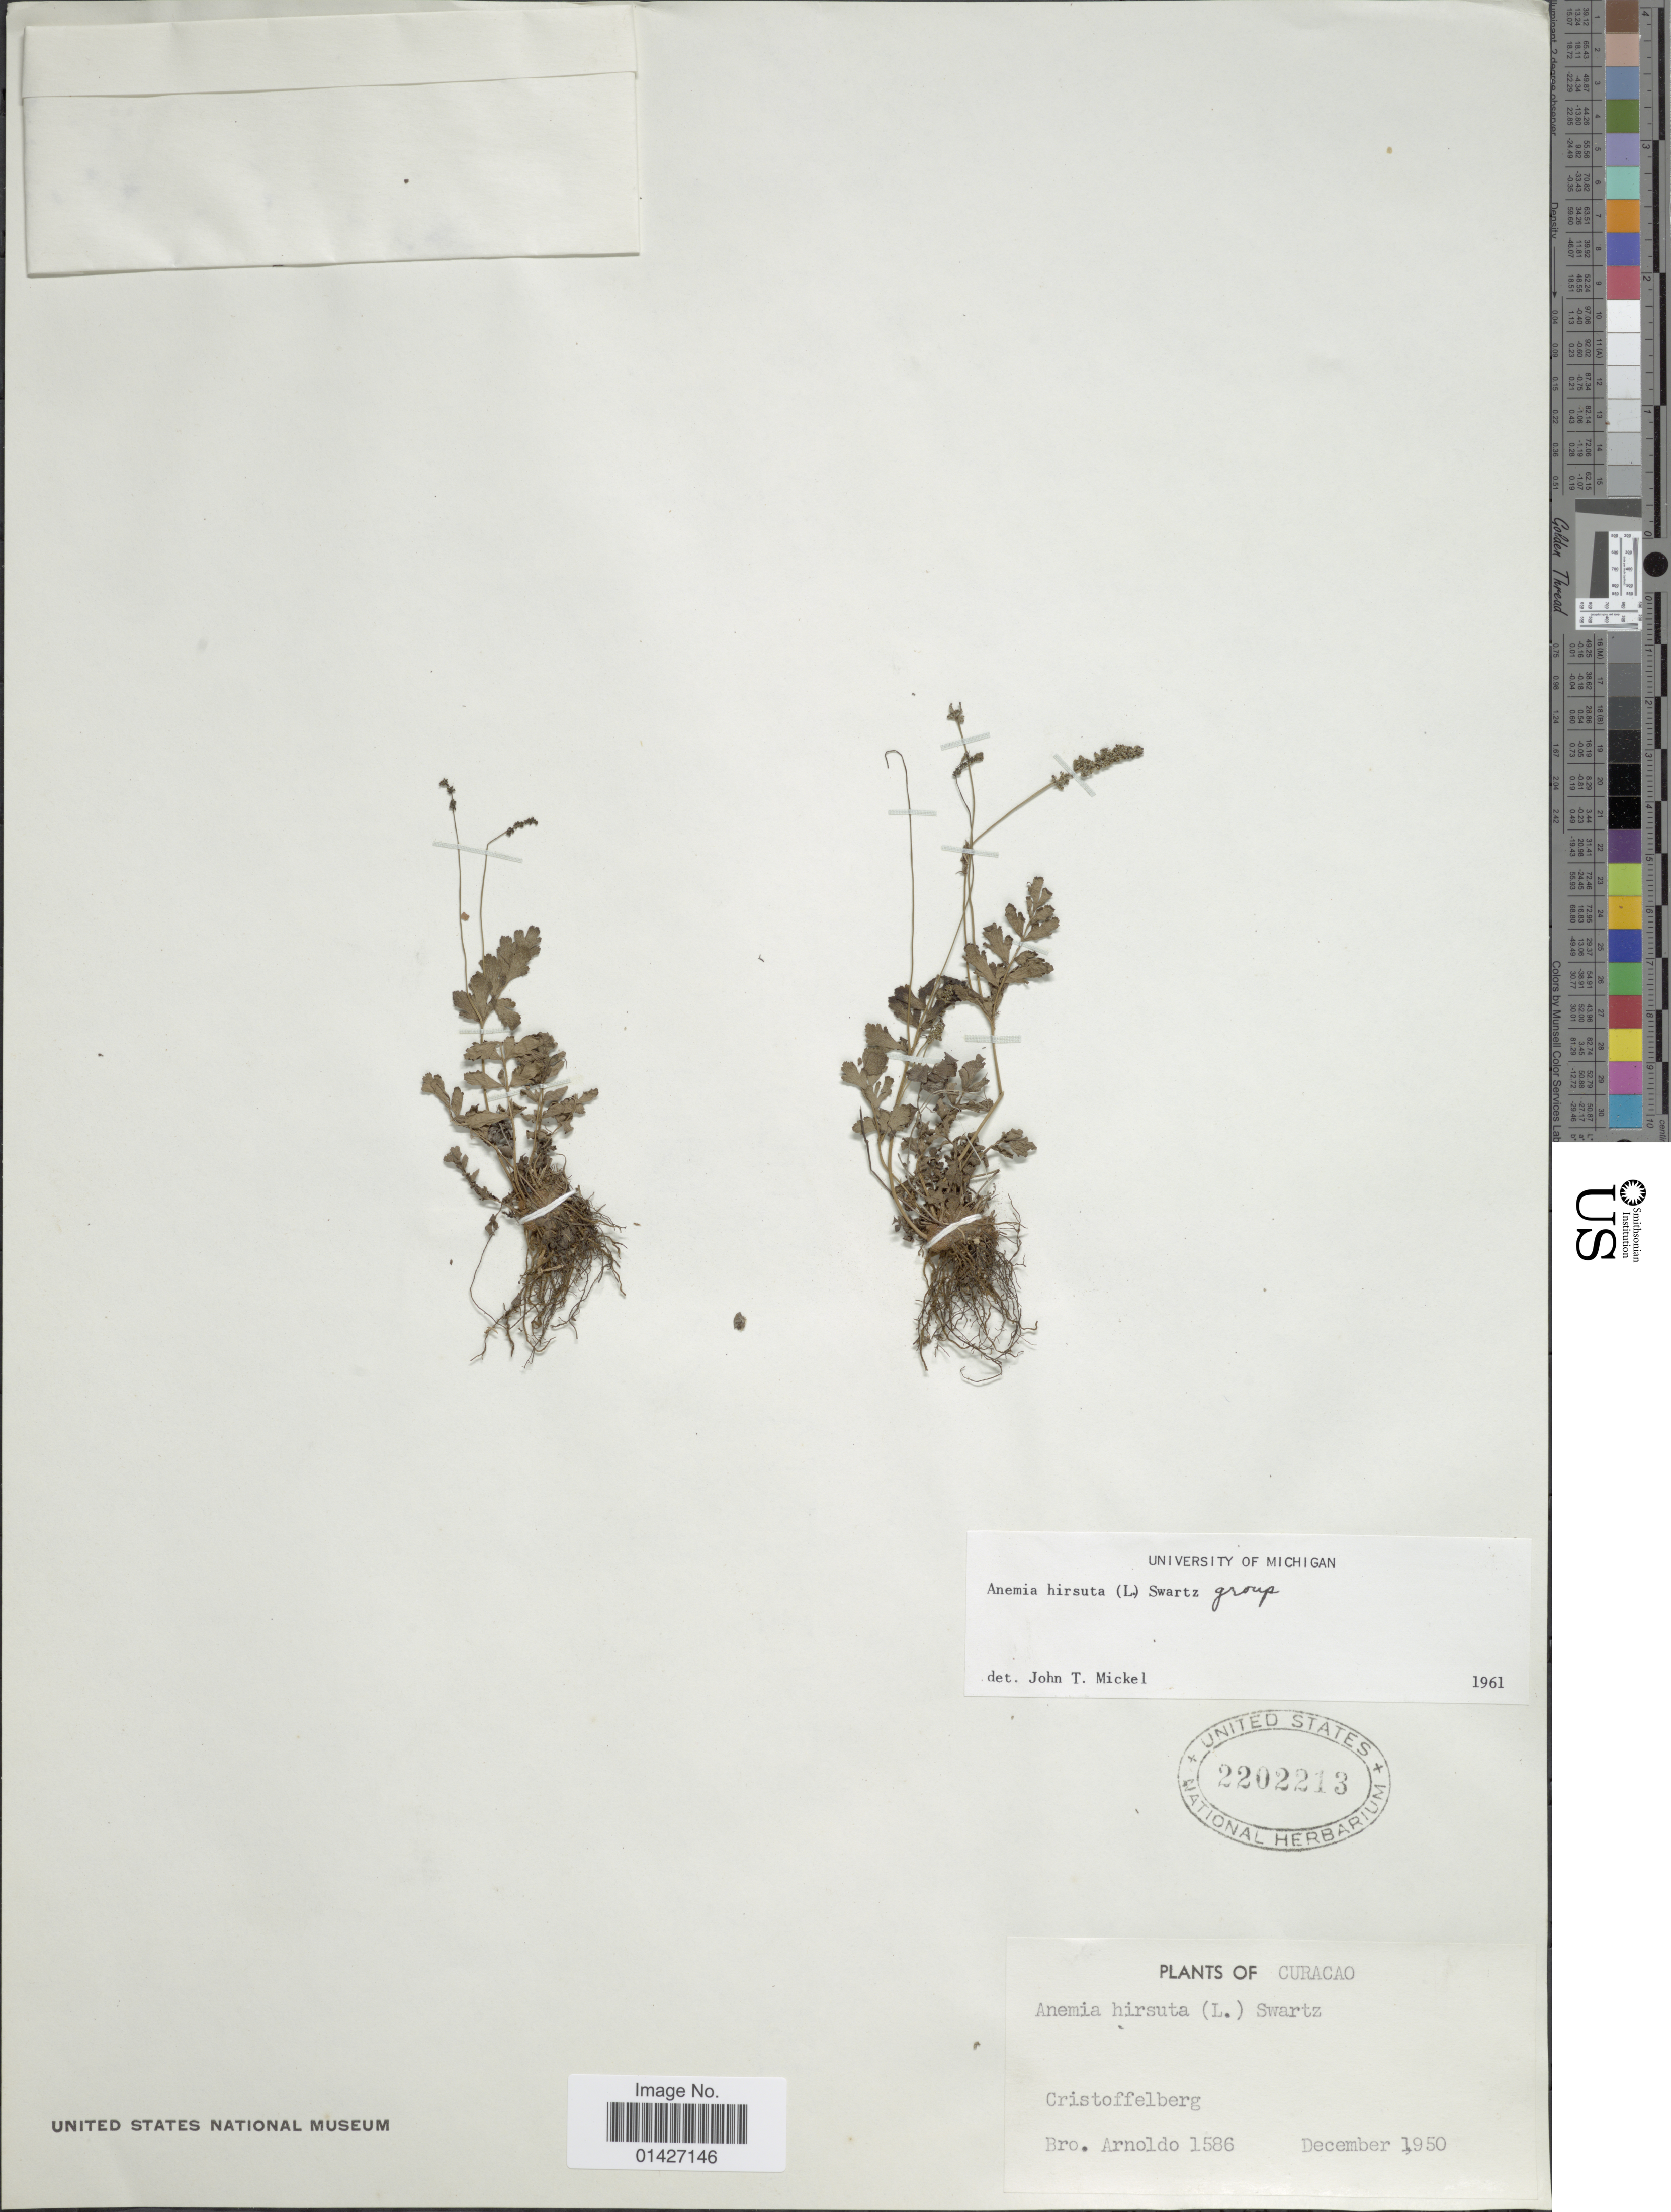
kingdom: Plantae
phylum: Tracheophyta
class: Polypodiopsida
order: Schizaeales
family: Anemiaceae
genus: Anemia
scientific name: Anemia hirsuta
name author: (L.) Sw.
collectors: N. Arnoldo-Broeders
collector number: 1586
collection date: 1950-12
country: Curaçao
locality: Cristoffelberg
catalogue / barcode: US 2202213